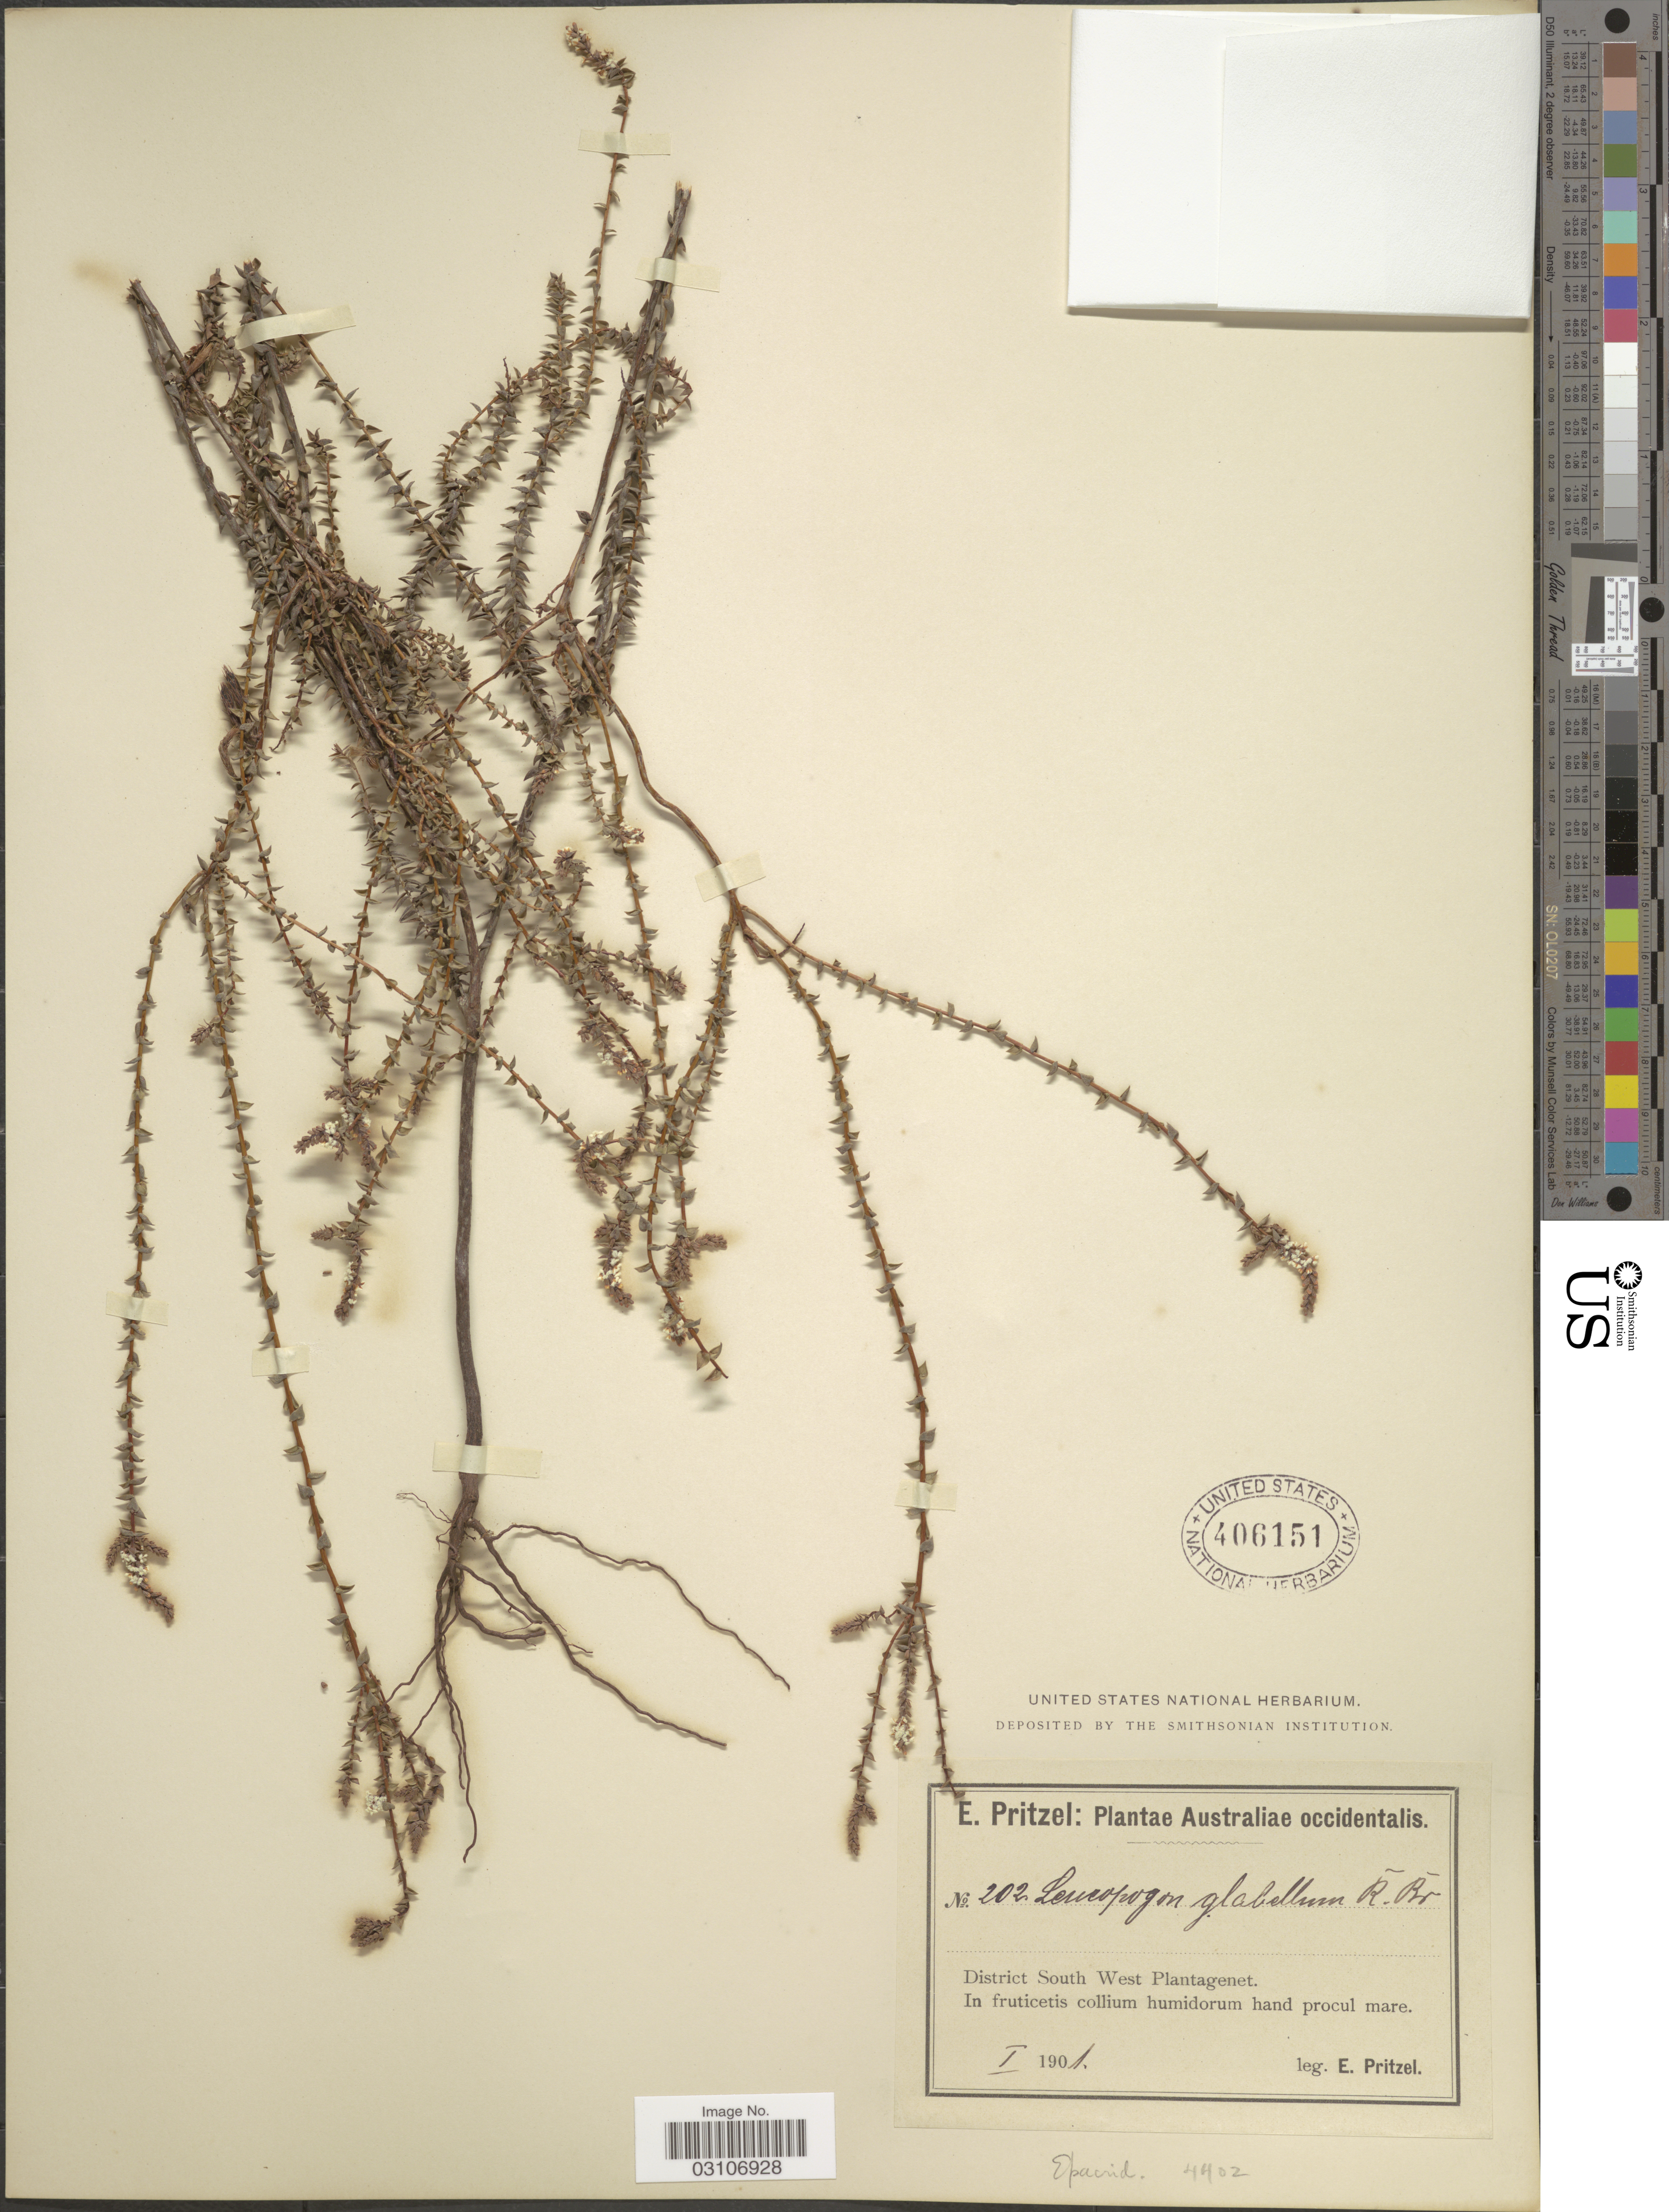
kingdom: Plantae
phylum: Tracheophyta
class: Magnoliopsida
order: Ericales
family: Ericaceae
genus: Leucopogon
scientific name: Leucopogon glabellus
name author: R. Br.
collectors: E. G. Pritzel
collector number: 202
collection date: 1901-01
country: Australia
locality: Australiae occidentalis. District South West Plantagenet. In fruticetis collium humidorum hand procul mare.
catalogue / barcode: US 406151